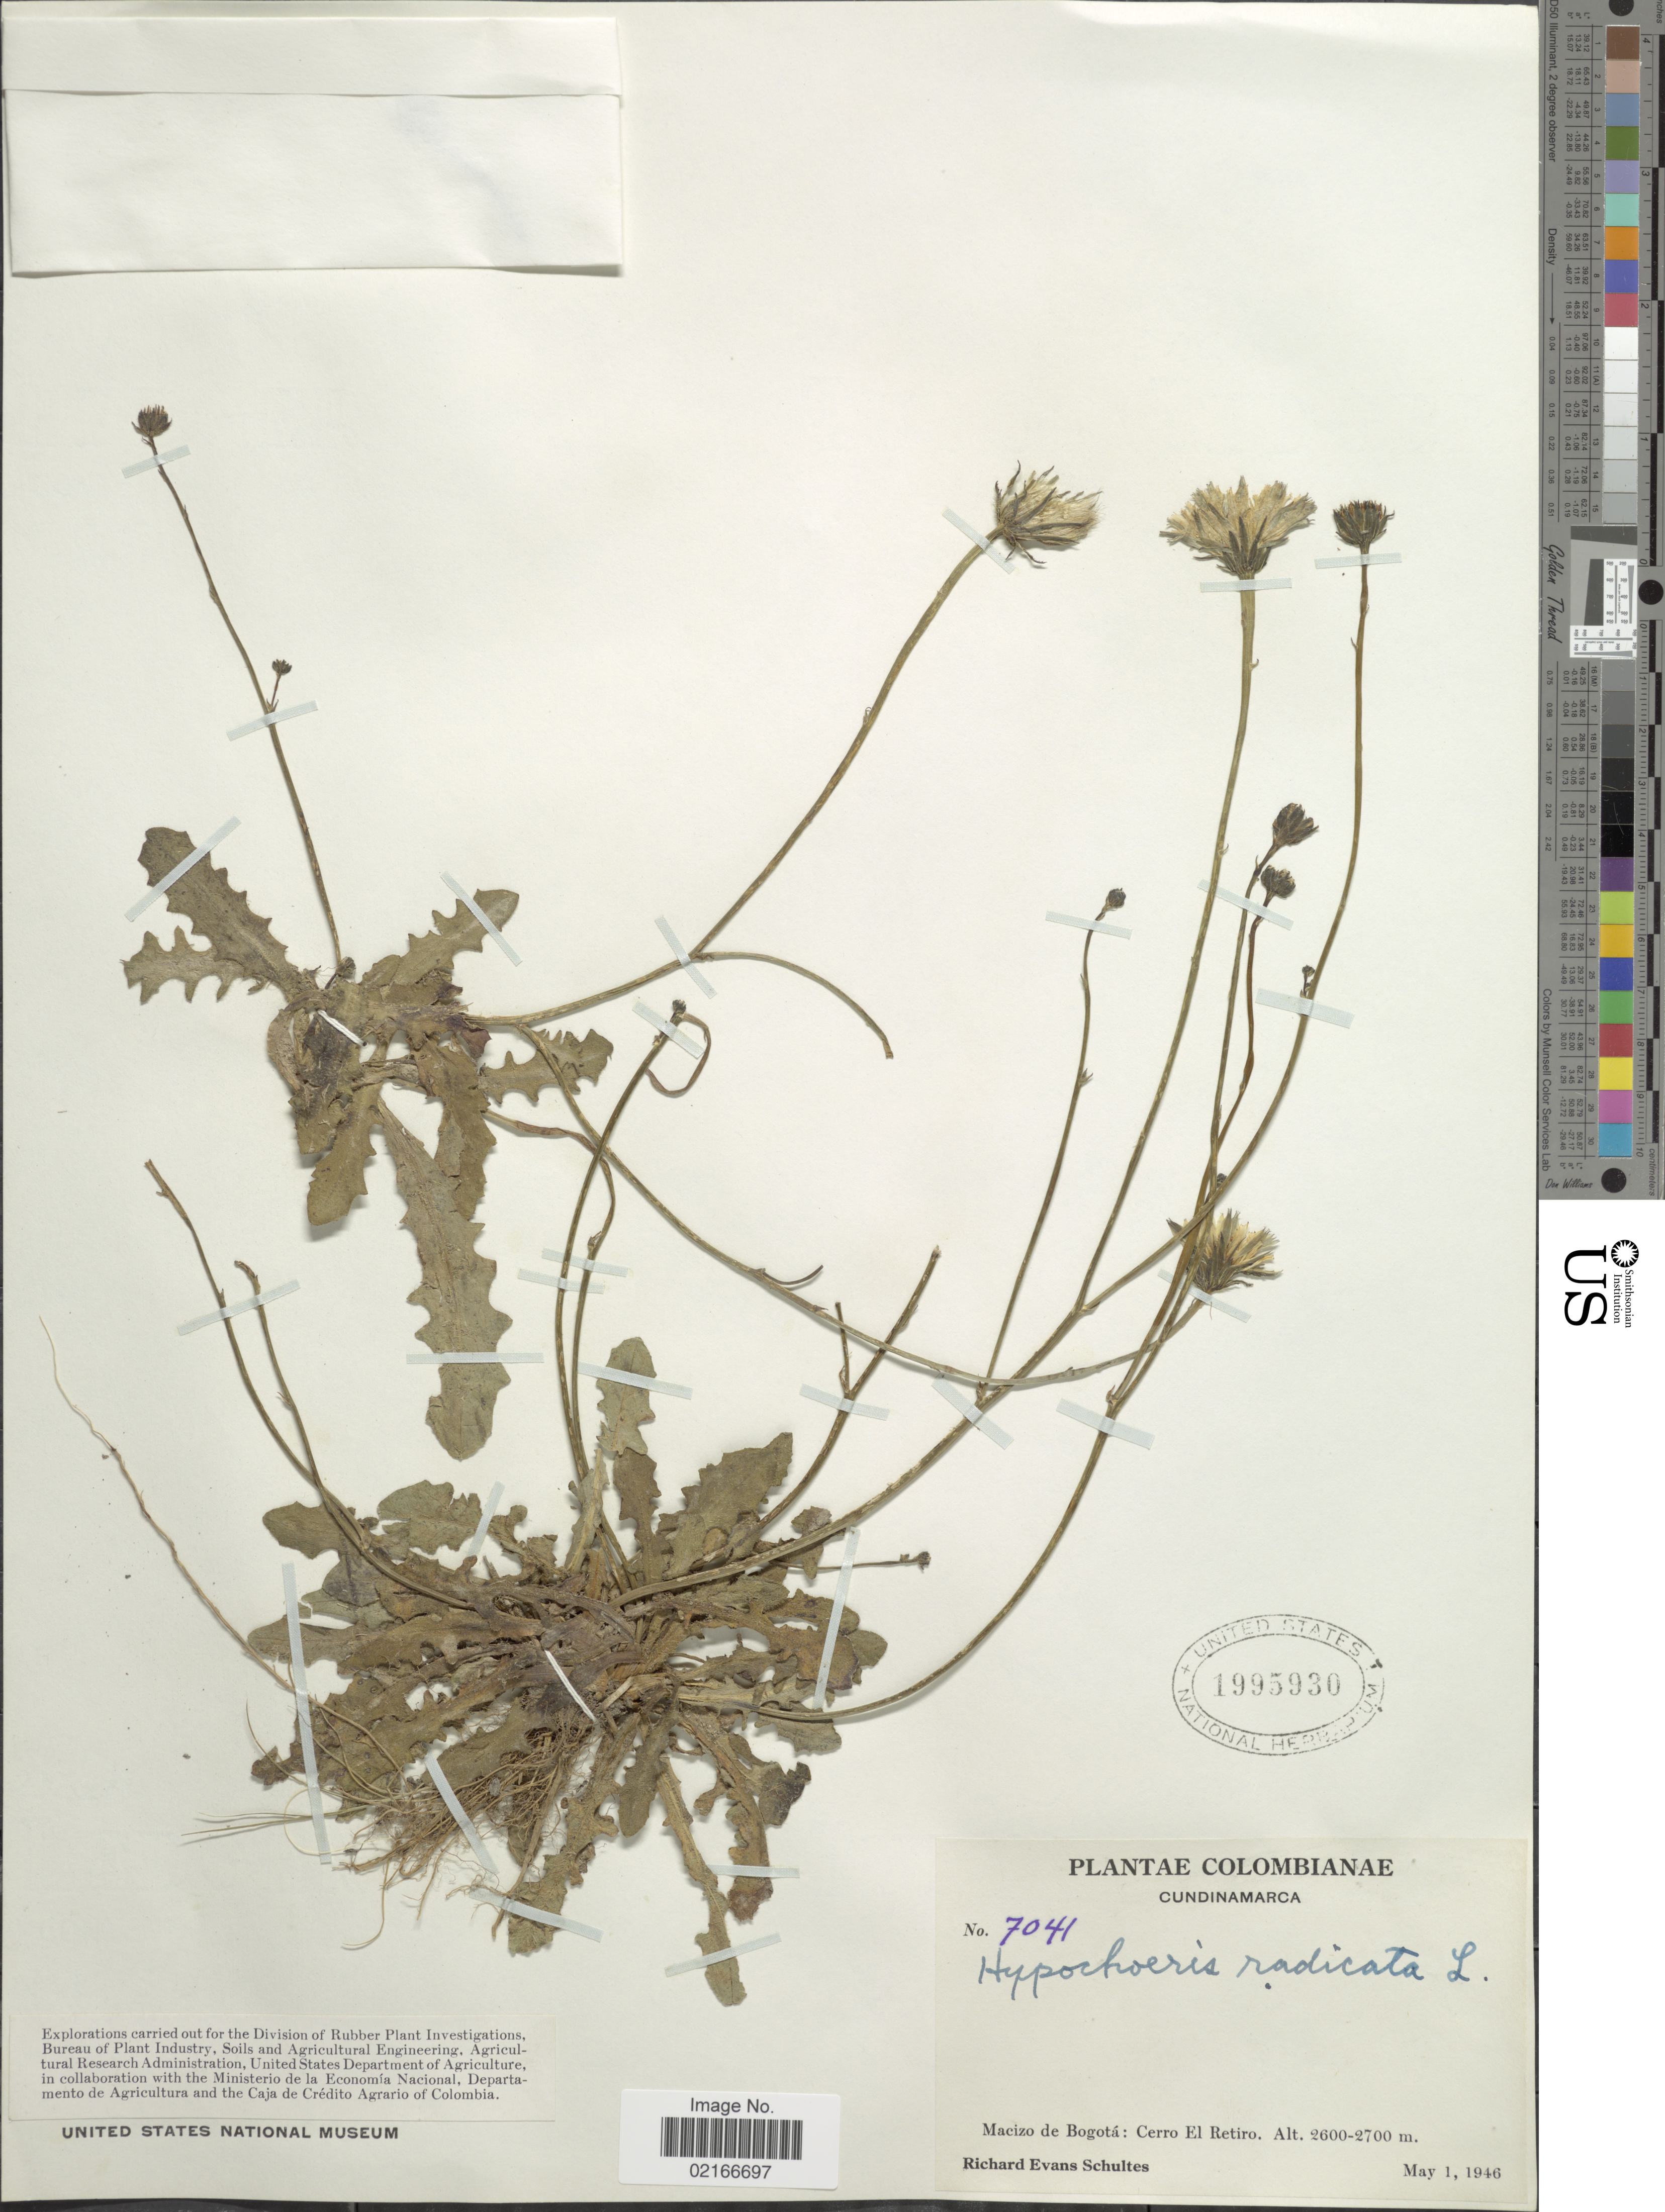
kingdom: Plantae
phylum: Tracheophyta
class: Magnoliopsida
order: Asterales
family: Asteraceae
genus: Hypochaeris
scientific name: Hypochaeris radicata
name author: L.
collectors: R. E. Schultes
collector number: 7041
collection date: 1946-05-01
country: Colombia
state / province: Cundinamarca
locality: Macizo de Bogotá: Cerro El Retiro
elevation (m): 2600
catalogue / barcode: US 1995930